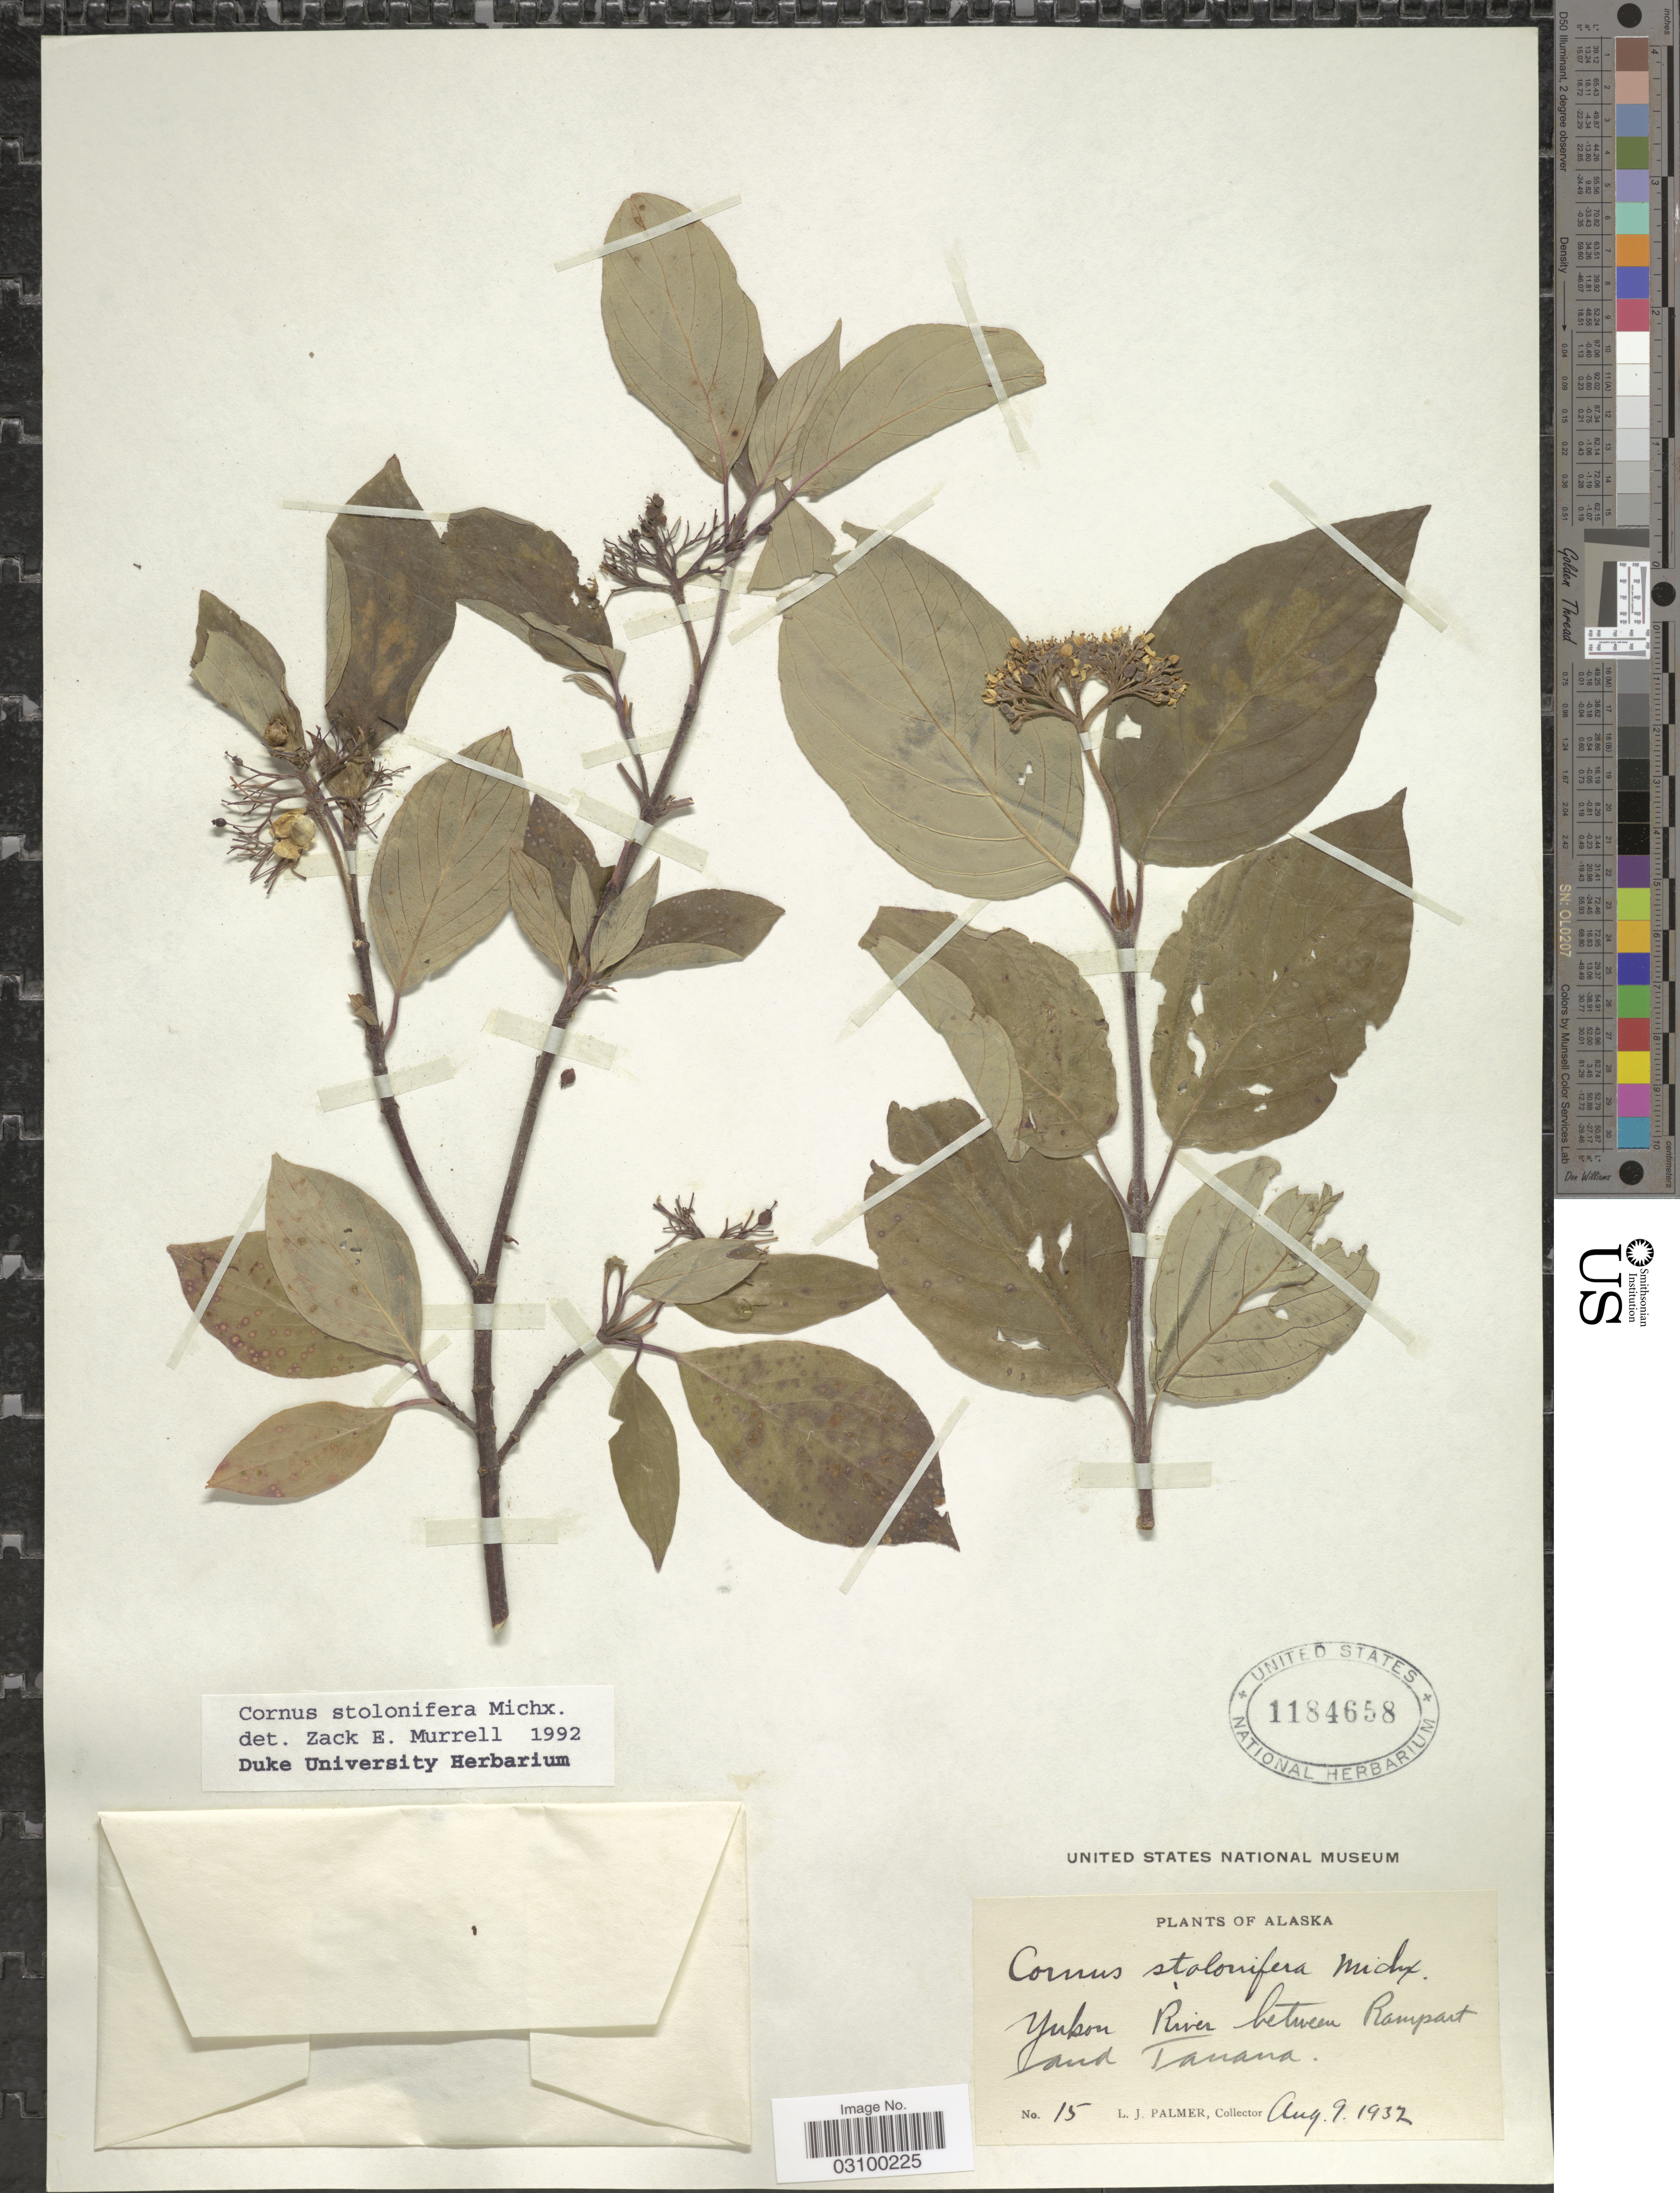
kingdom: Plantae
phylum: Tracheophyta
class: Magnoliopsida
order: Cornales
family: Cornaceae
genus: Cornus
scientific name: Cornus sericea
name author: L.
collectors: L. J. Palmer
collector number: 15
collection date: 1932-08-09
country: United States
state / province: Alaska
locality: Yukon River between Rampart and Tanana.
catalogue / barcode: US 1184658